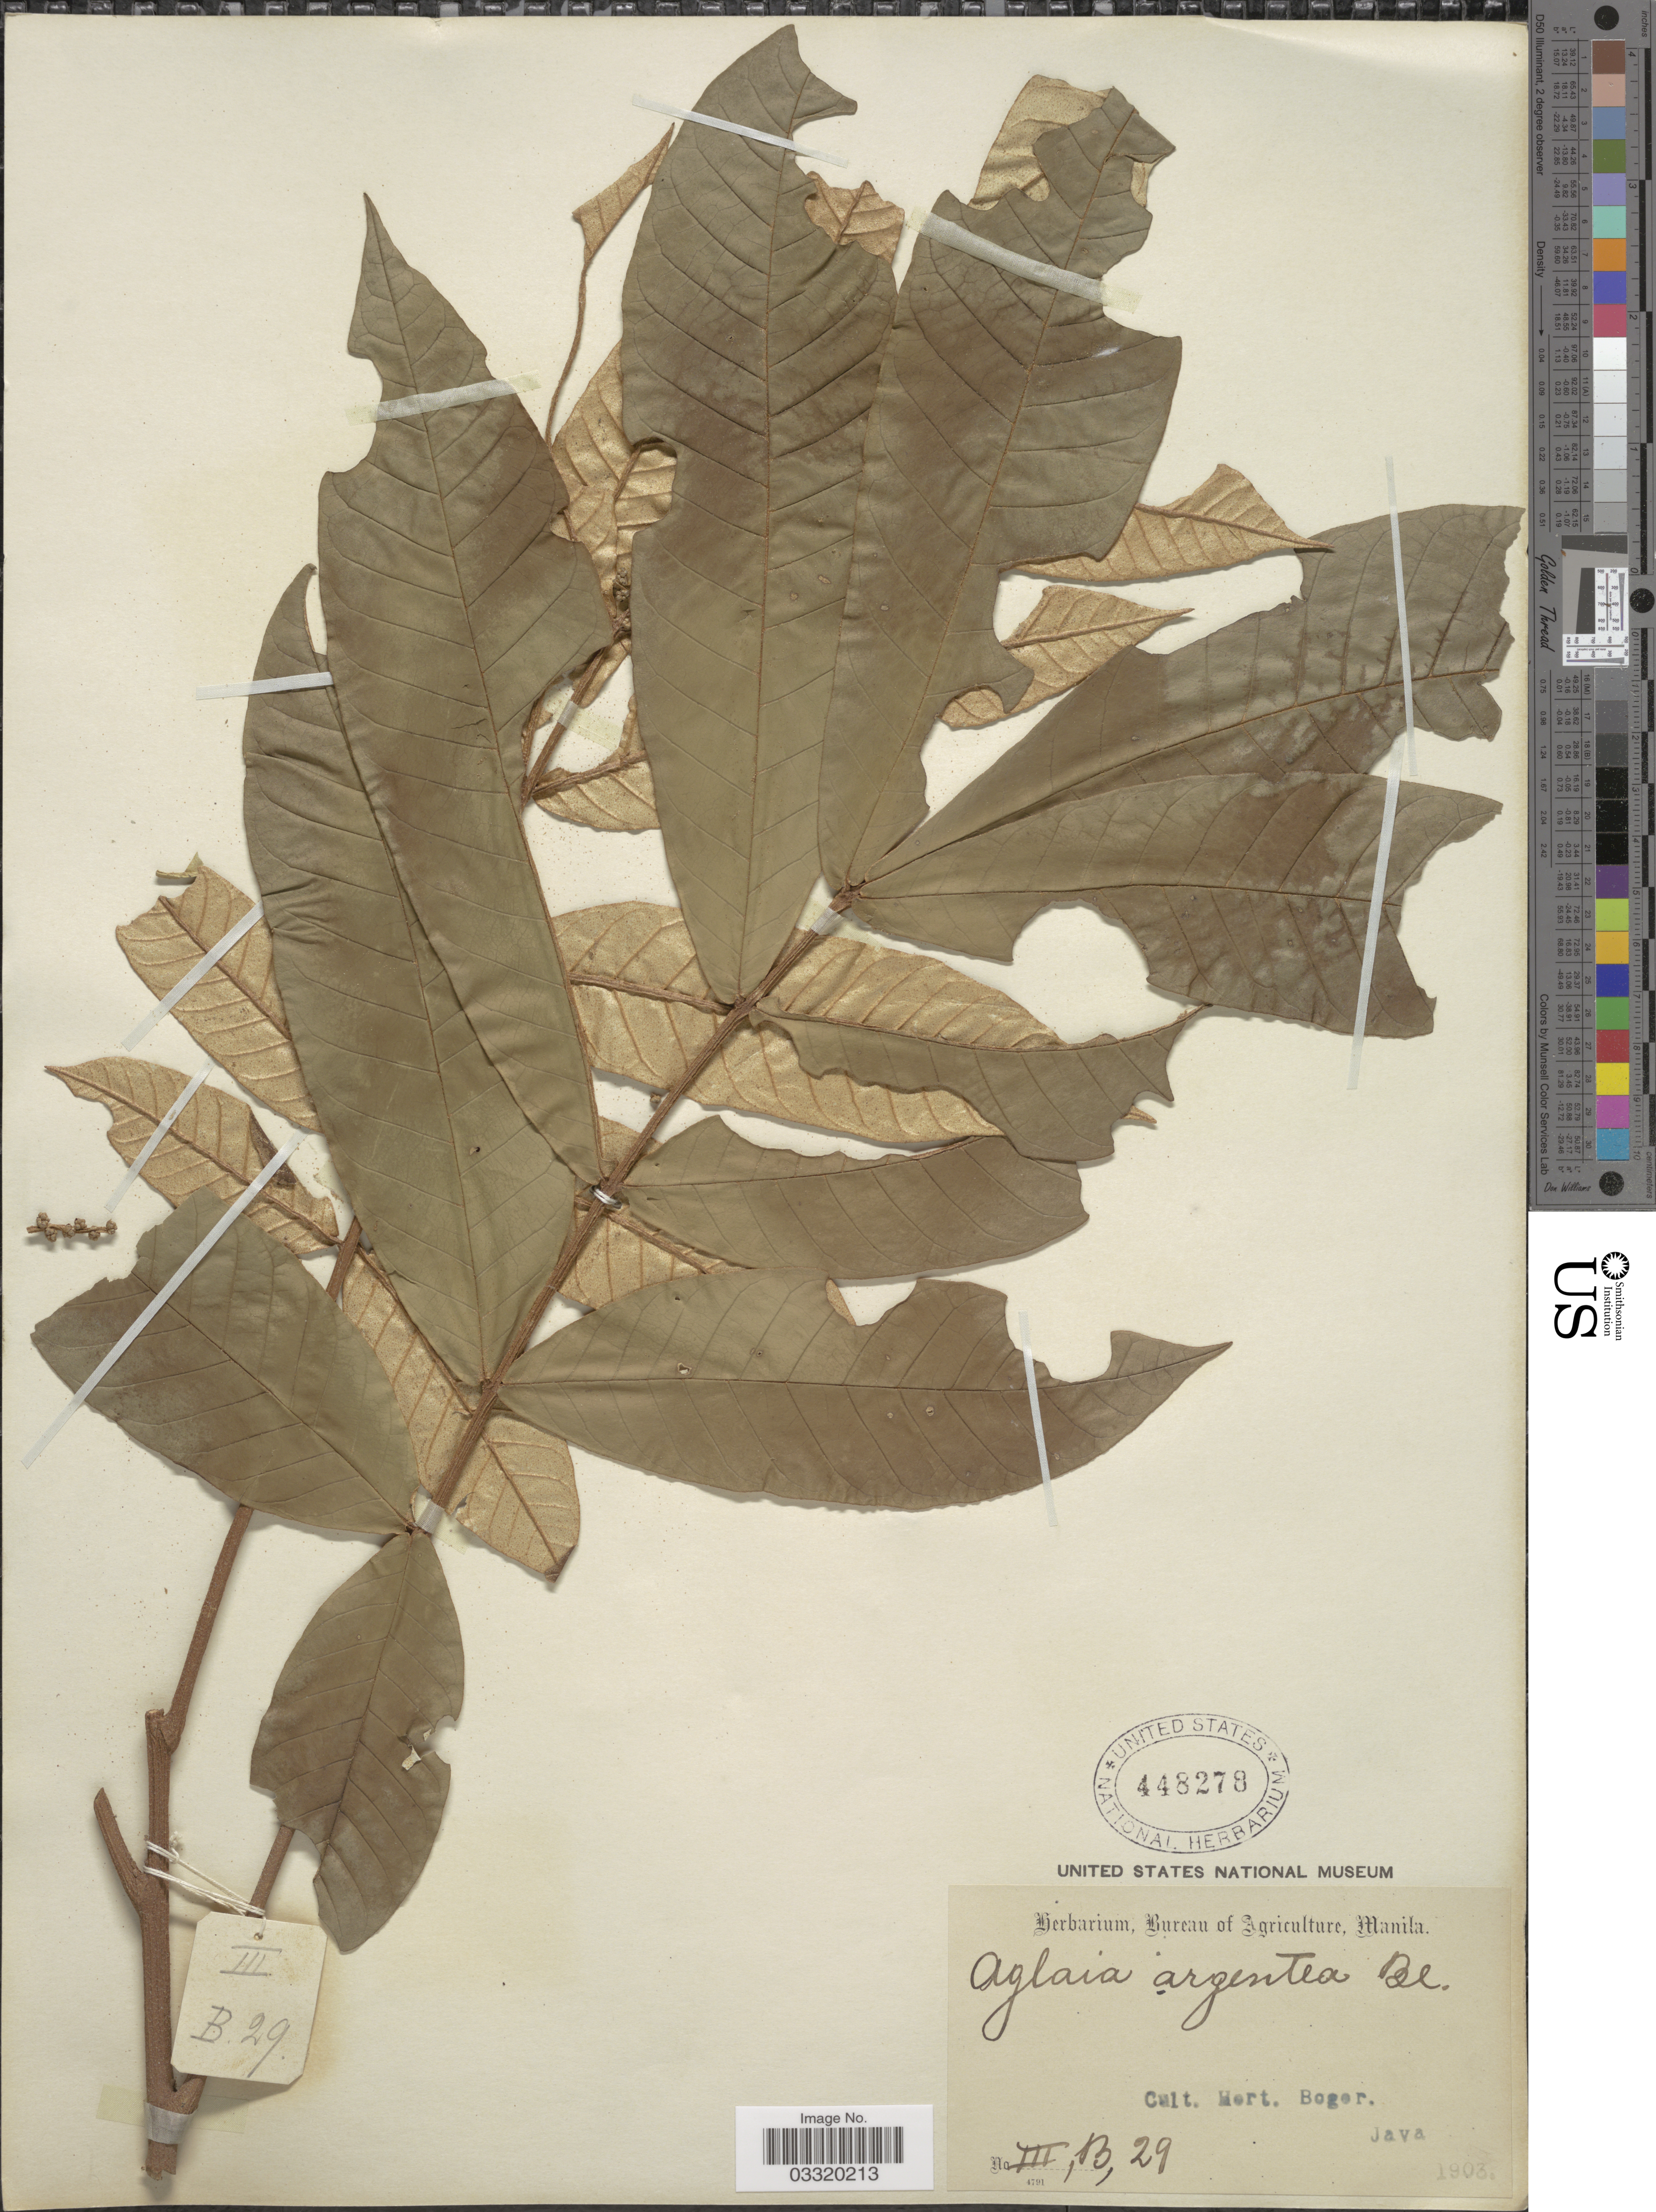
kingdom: Plantae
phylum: Tracheophyta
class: Magnoliopsida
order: Sapindales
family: Meliaceae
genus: Aglaia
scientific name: Aglaia argentea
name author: Blume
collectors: Ex herb. Bureau of Agriculture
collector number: III, B, 29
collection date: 1903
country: Indonesia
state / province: Java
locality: Hort. Bogor.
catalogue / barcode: US 448278